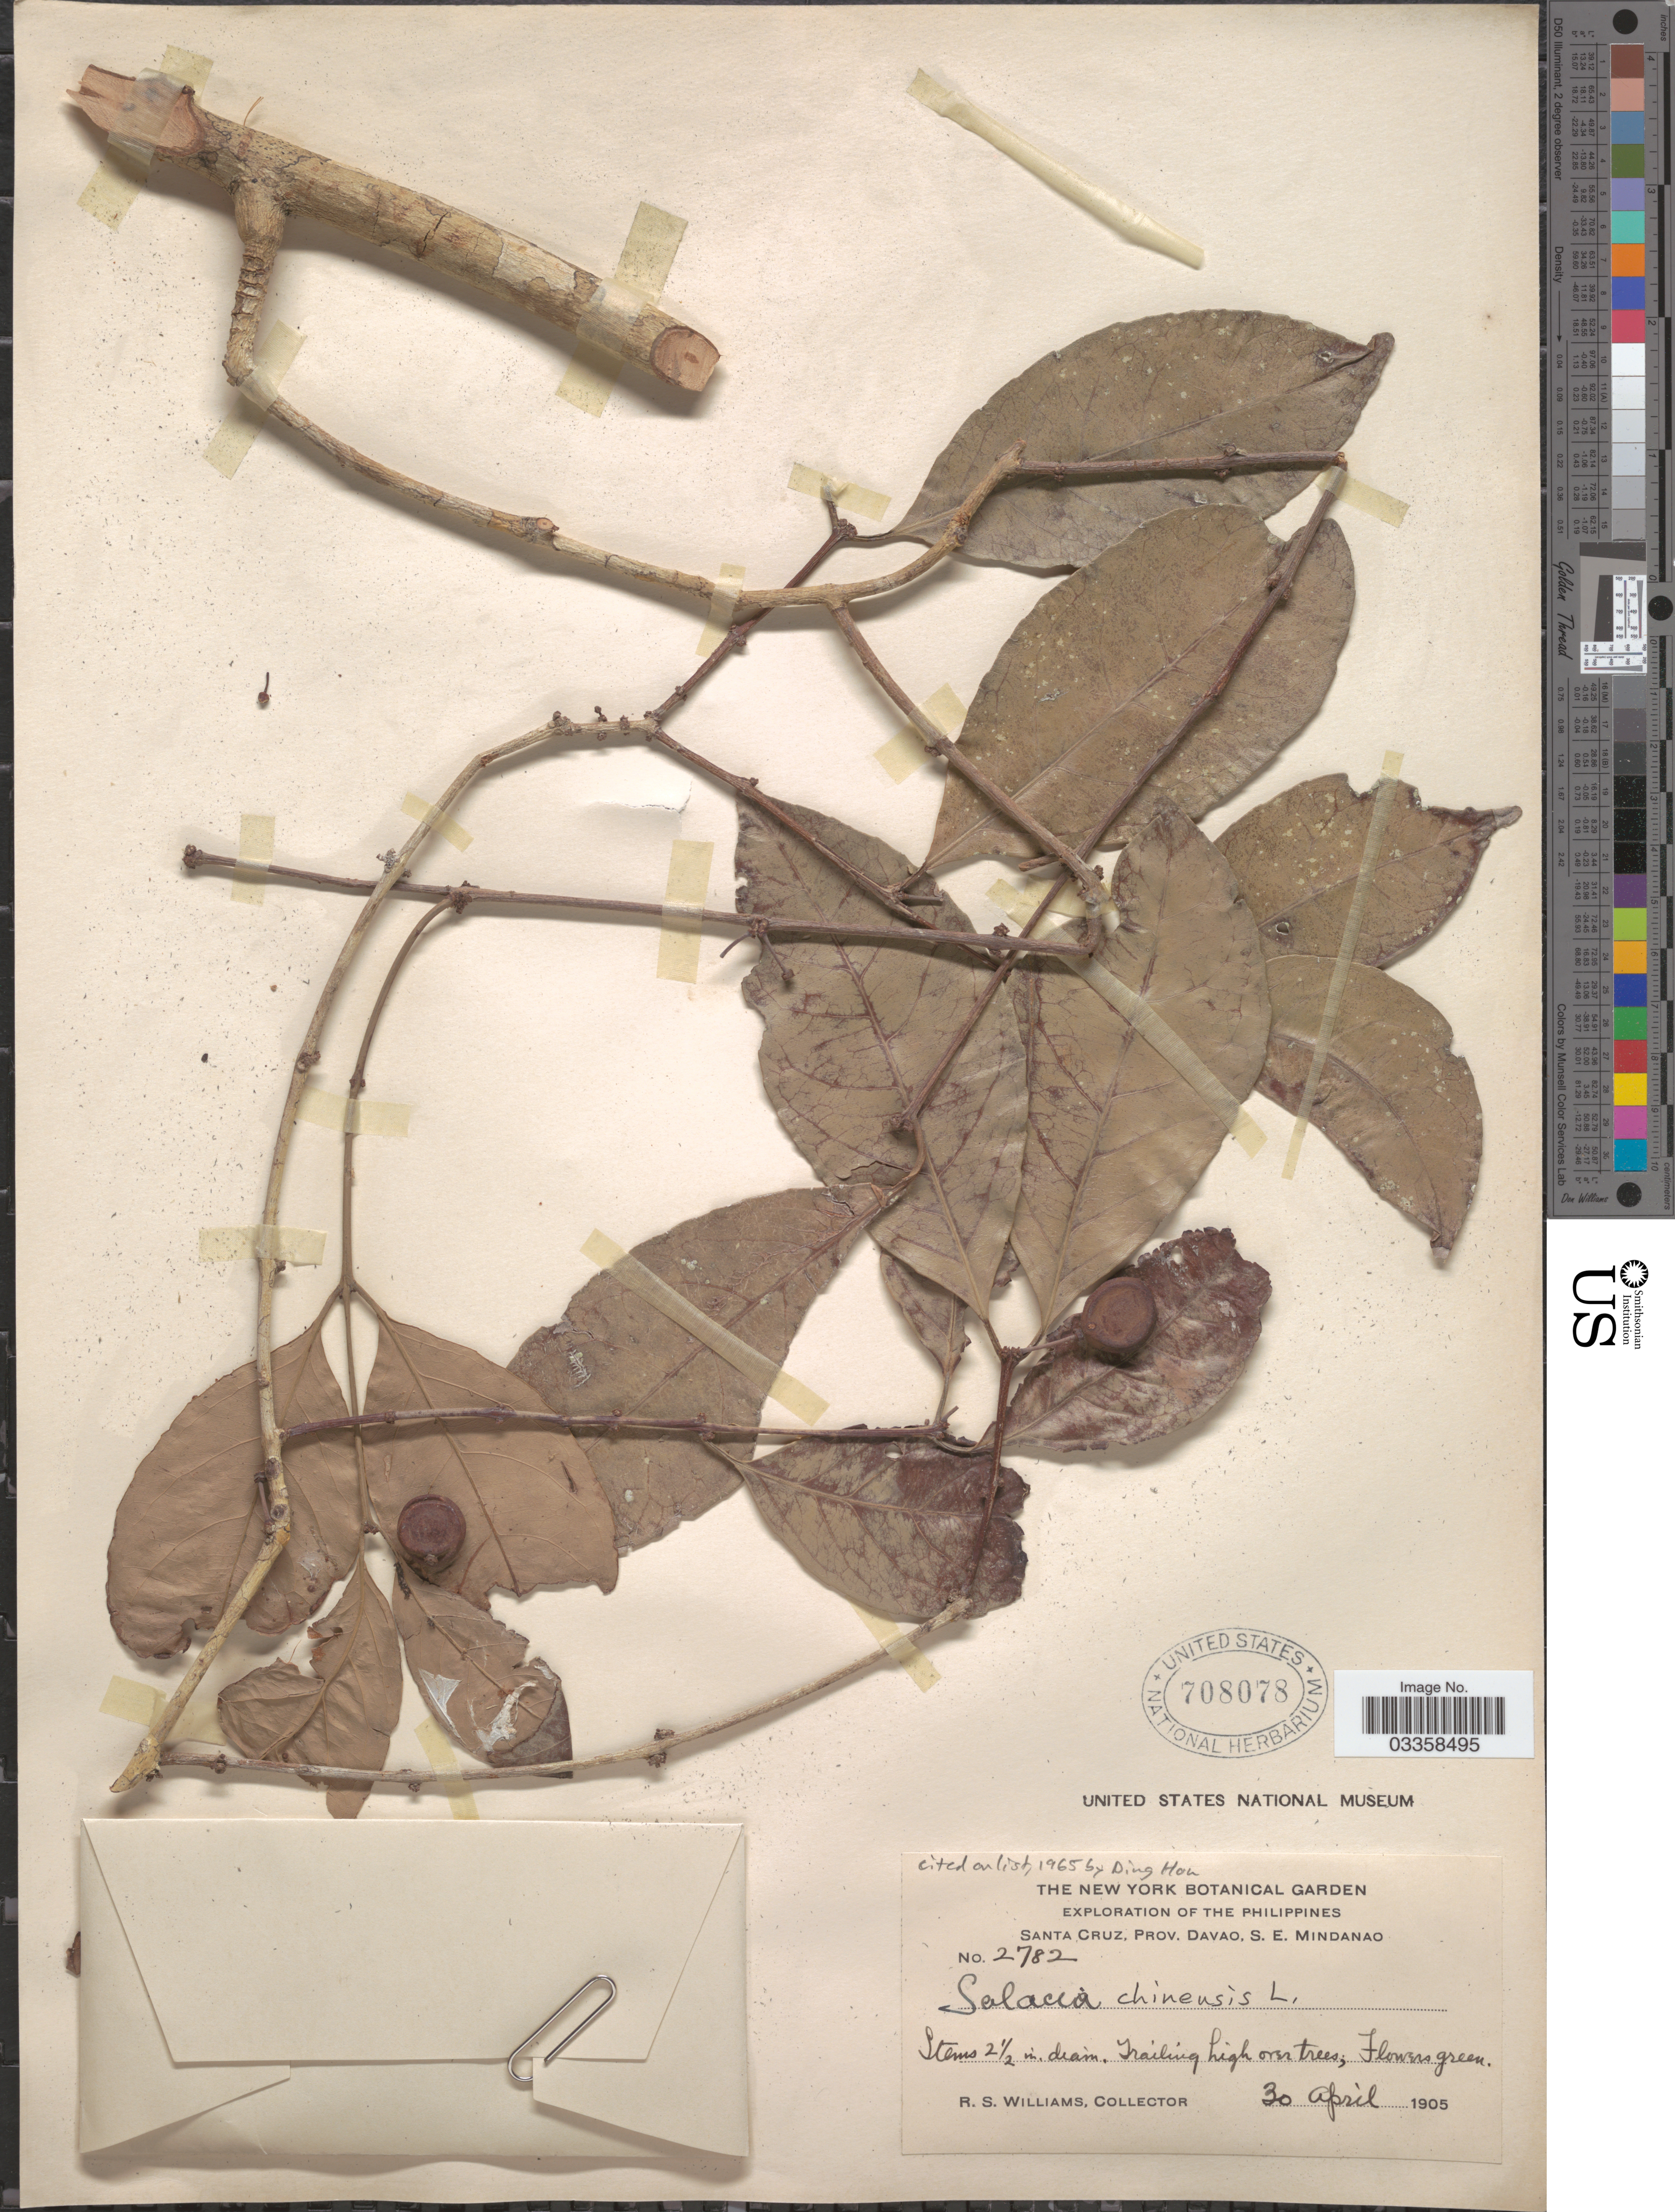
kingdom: Plantae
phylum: Tracheophyta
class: Magnoliopsida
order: Celastrales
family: Celastraceae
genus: Salacia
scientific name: Salacia chinensis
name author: L.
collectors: R. S. Williams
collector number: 2782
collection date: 1905-04-30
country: Philippines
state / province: Davao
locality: Santa Cruz, Prov. Davao, S.E. Mindanao.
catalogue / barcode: US 708078